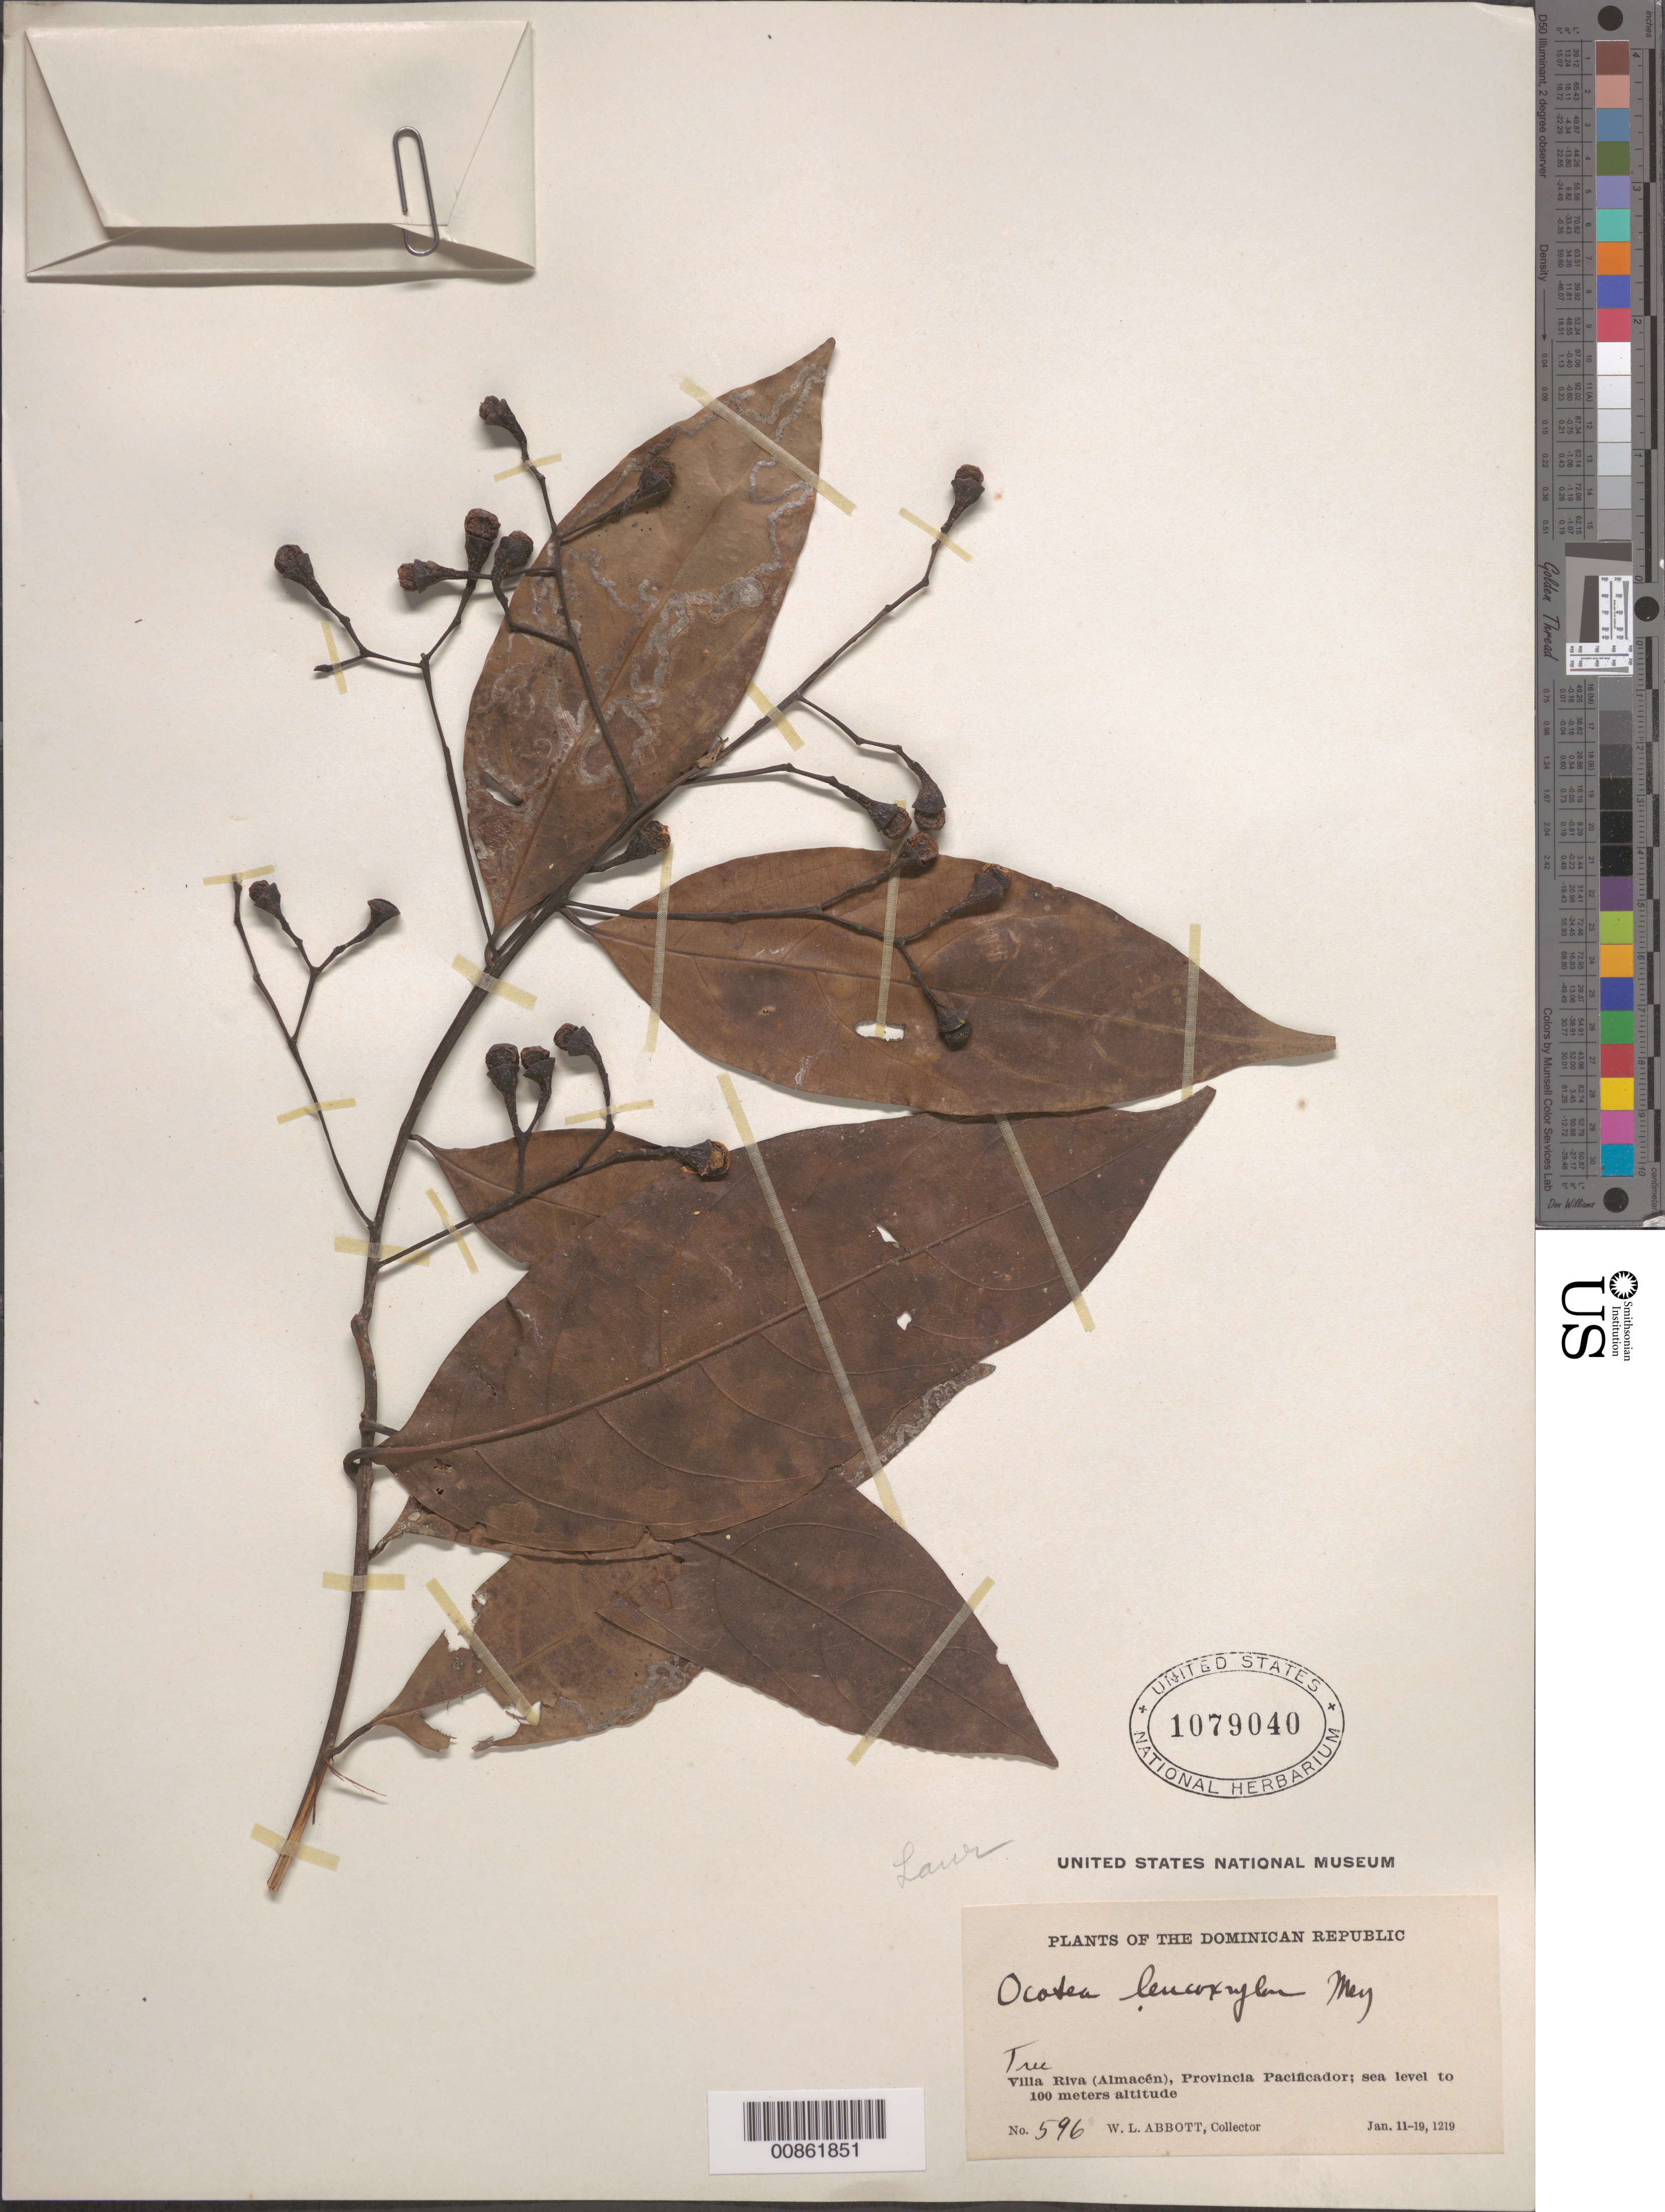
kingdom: Plantae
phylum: Tracheophyta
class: Magnoliopsida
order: Laurales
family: Lauraceae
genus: Ocotea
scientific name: Ocotea leucoxylon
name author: (Sw.) Laness.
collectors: W. L. Abbott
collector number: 596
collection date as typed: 11 Jan 1921 to 19 Jan 1921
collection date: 1921-01-11/1921-01-19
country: Dominican Republic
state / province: Duarte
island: Hispaniola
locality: Villa Riva (Almacén), Provincia Pacificador (obsolete).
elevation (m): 0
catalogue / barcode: US 1079040